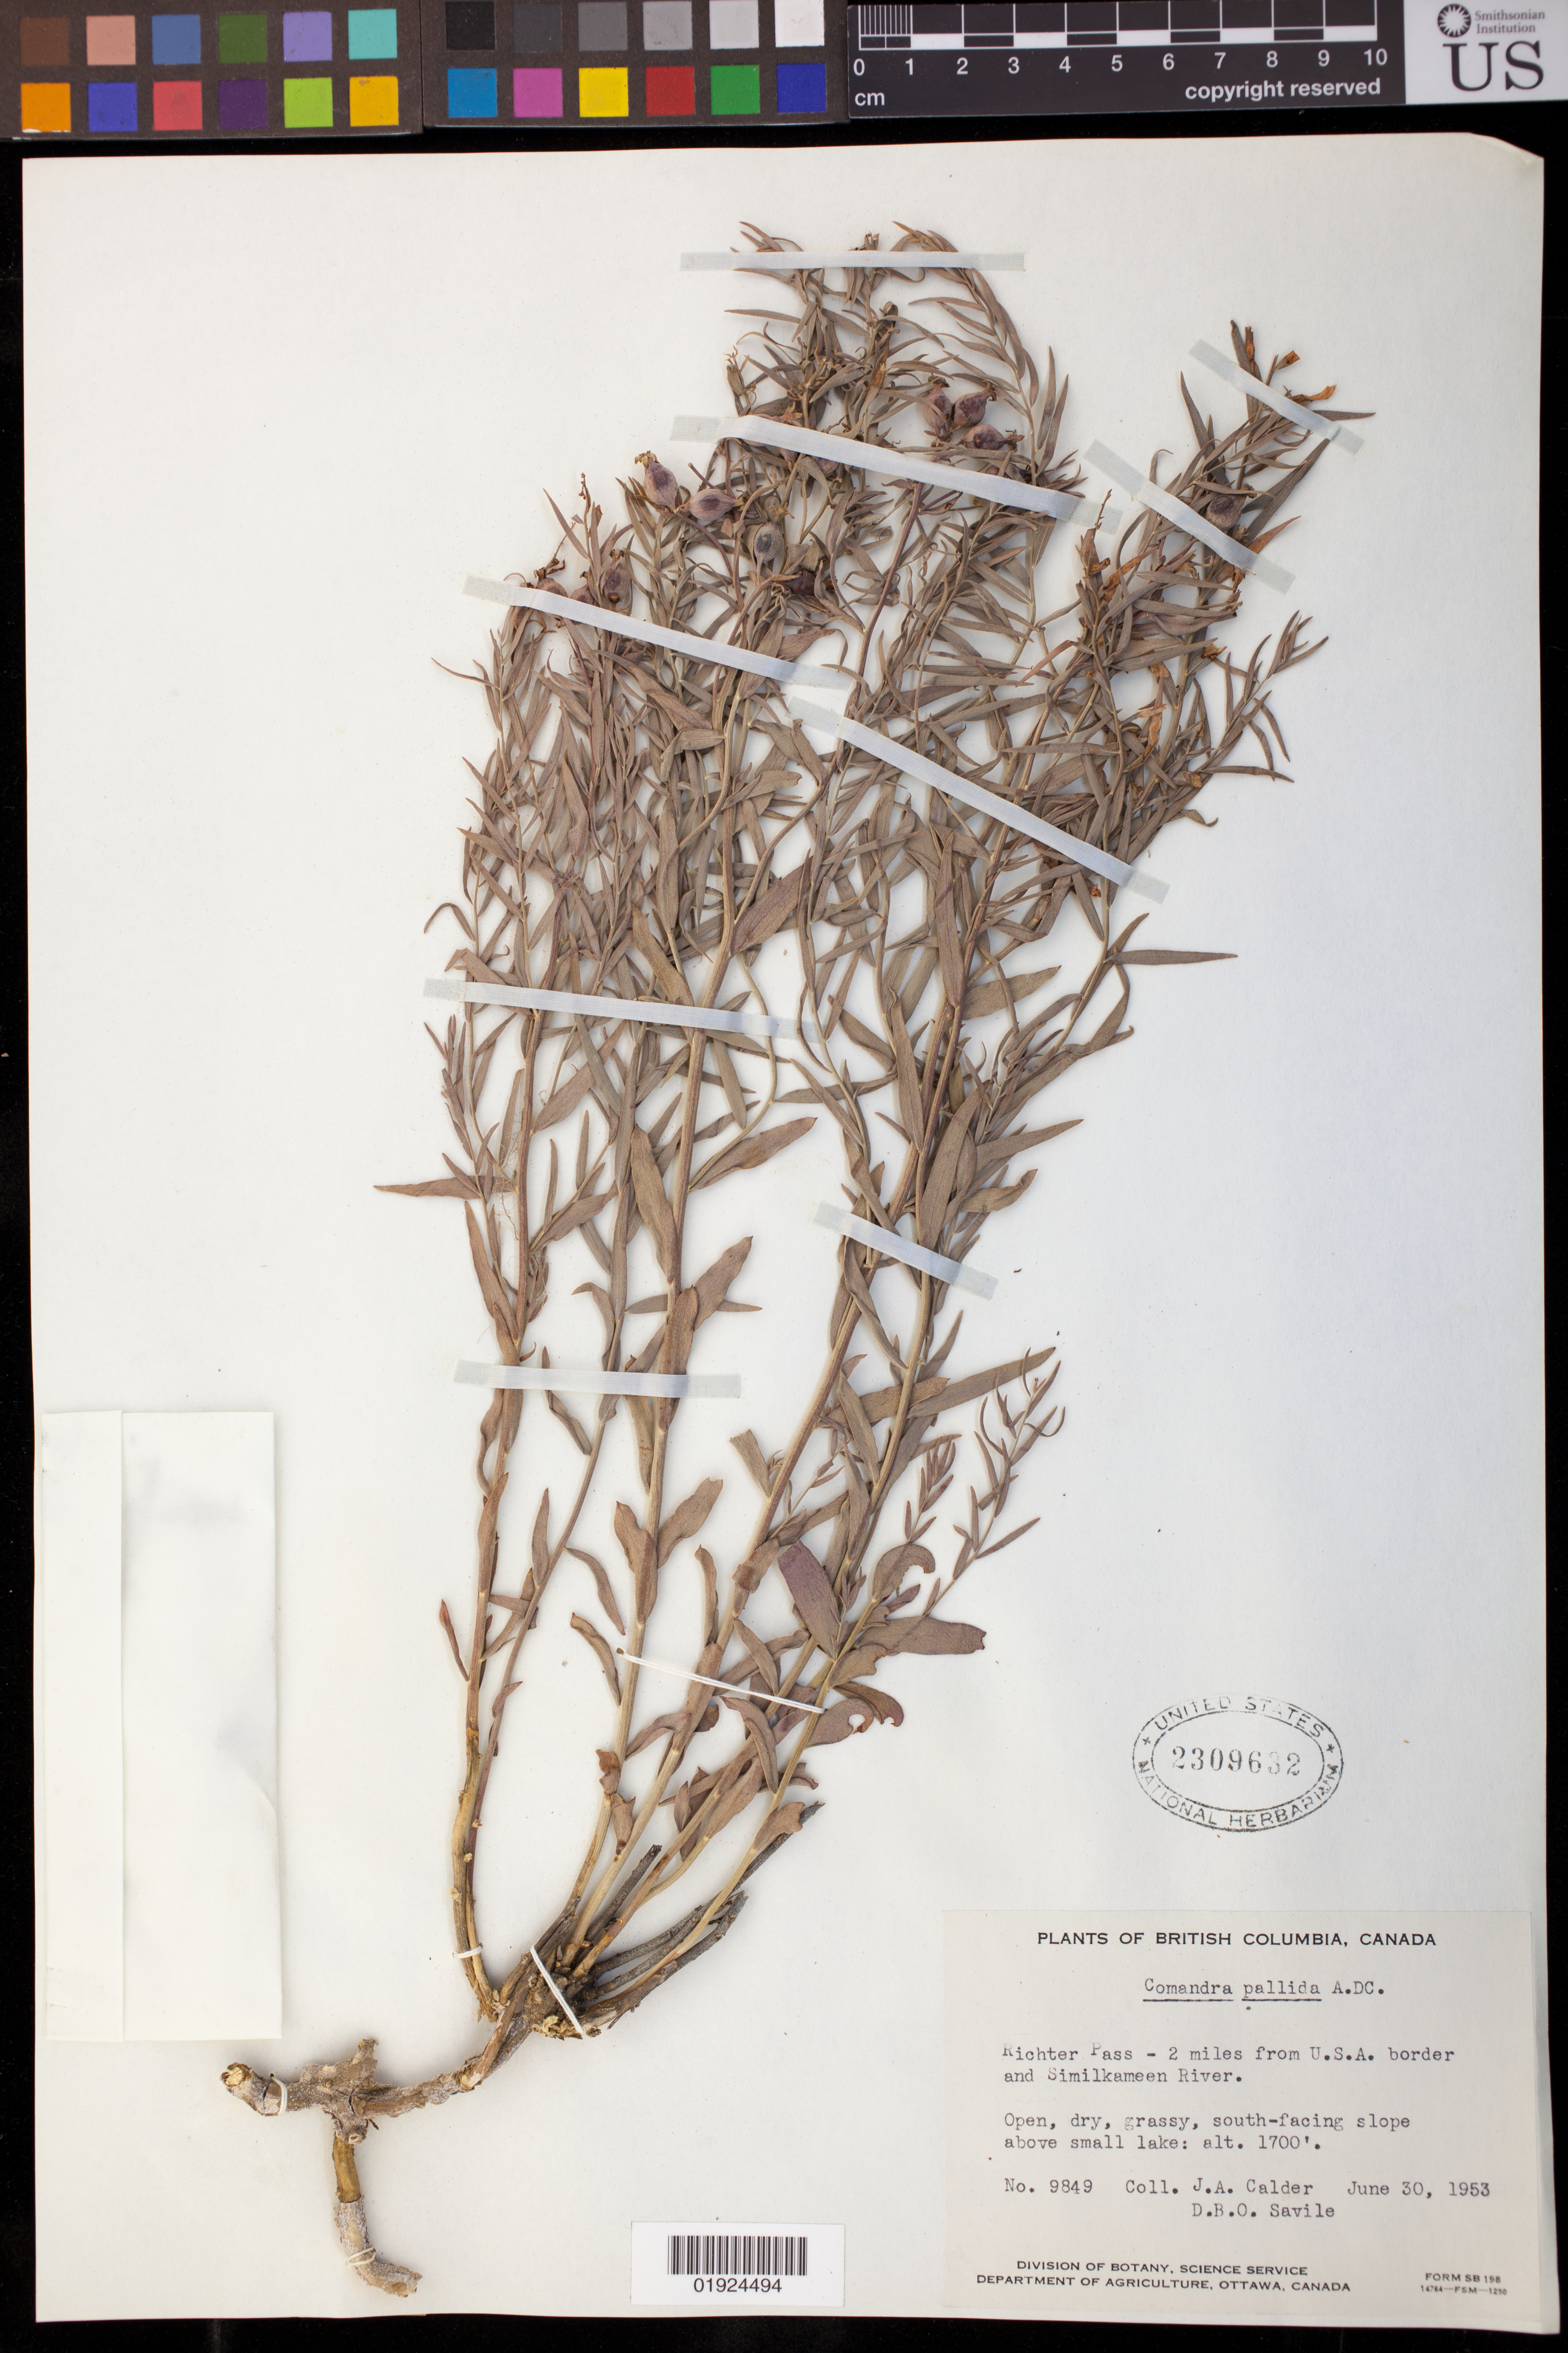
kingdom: Plantae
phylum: Tracheophyta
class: Magnoliopsida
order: Santalales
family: Comandraceae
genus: Comandra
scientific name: Comandra pallida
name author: A. DC.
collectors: J. A. Calder & D. Savile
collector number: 9849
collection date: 1953-06-30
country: Canada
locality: Richter Pass - 2 miles from U.S.A. border and Similkameen River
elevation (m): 518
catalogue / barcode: US 2309632